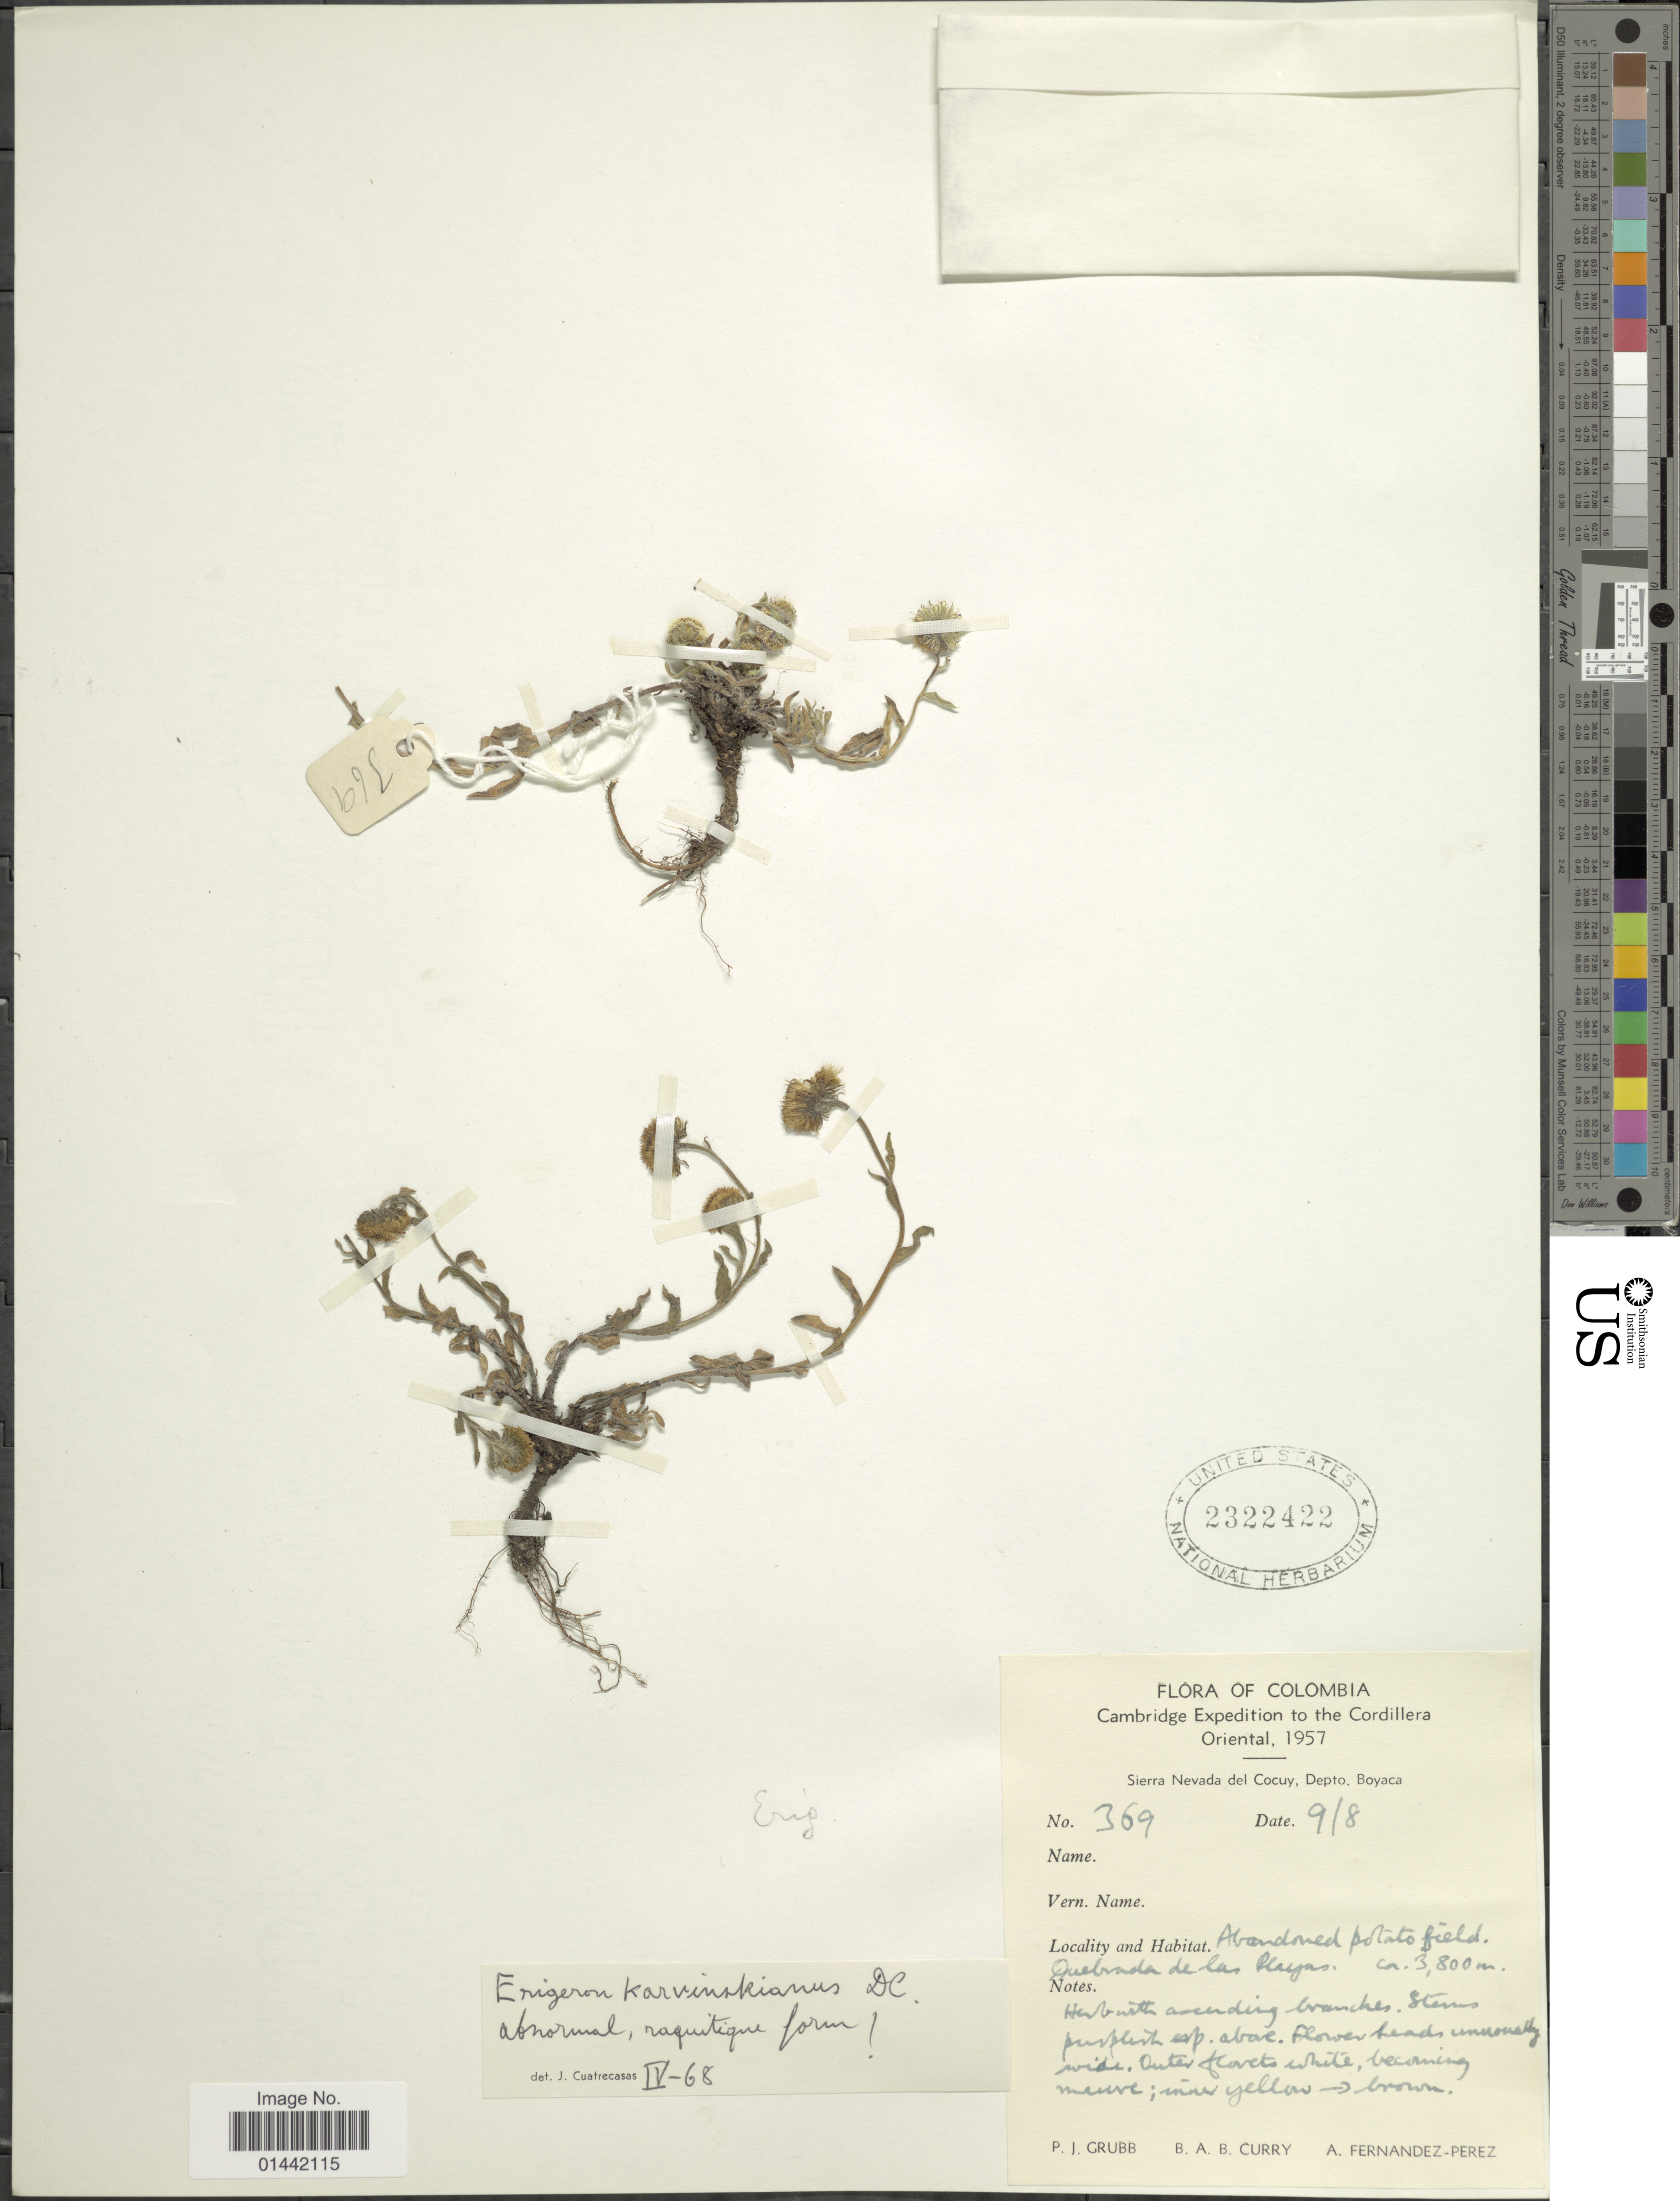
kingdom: Plantae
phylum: Tracheophyta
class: Magnoliopsida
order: Asterales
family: Asteraceae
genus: Erigeron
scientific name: Erigeron karvinskianus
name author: DC.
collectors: P. J. Grubb & B. Curry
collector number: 369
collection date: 1957-08-09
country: Colombia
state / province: Boyacá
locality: Cambridge to the Cordillera Oriental, Sierra nevada del Cocuy, abandoned potato field,Quebrada de las Playas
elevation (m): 3800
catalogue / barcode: US 2322422